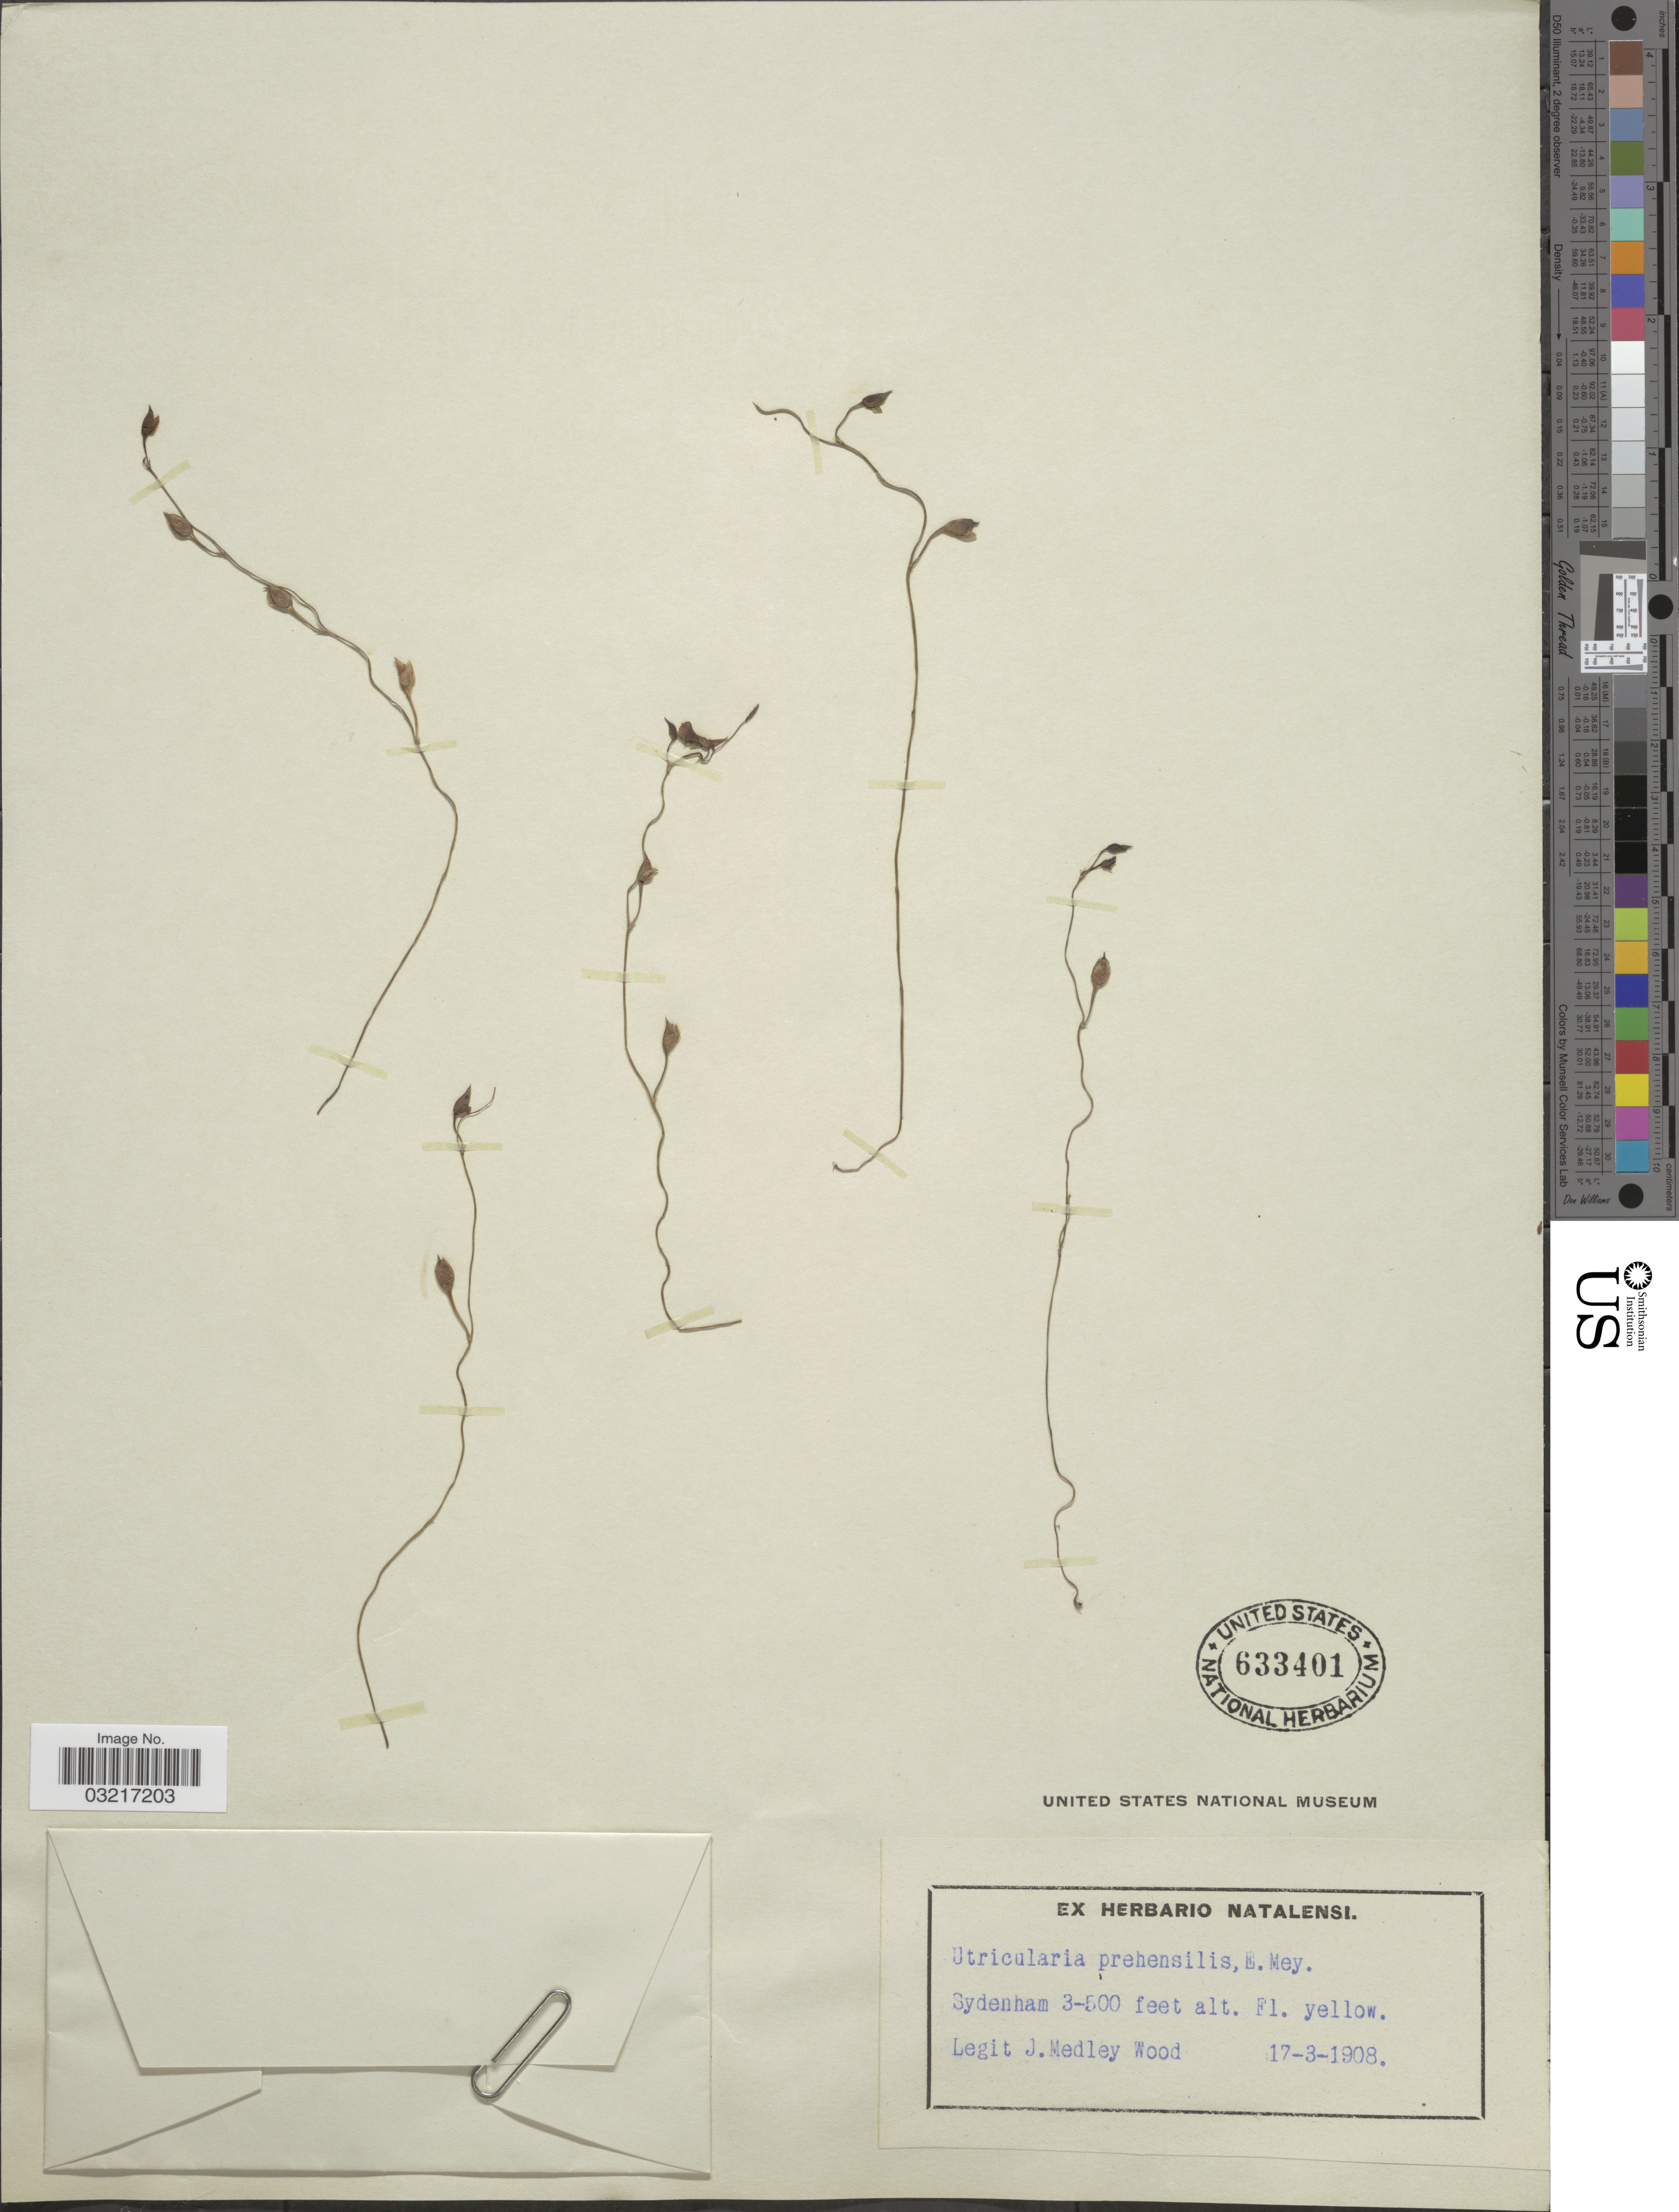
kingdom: Plantae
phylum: Tracheophyta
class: Magnoliopsida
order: Lamiales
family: Lentibulariaceae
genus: Utricularia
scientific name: Utricularia prehensilis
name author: E. Mey.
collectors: J. Medley Wood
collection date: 1908-03-17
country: South Africa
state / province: KwaZulu-Natal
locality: Sydenham.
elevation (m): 91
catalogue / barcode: US 633401